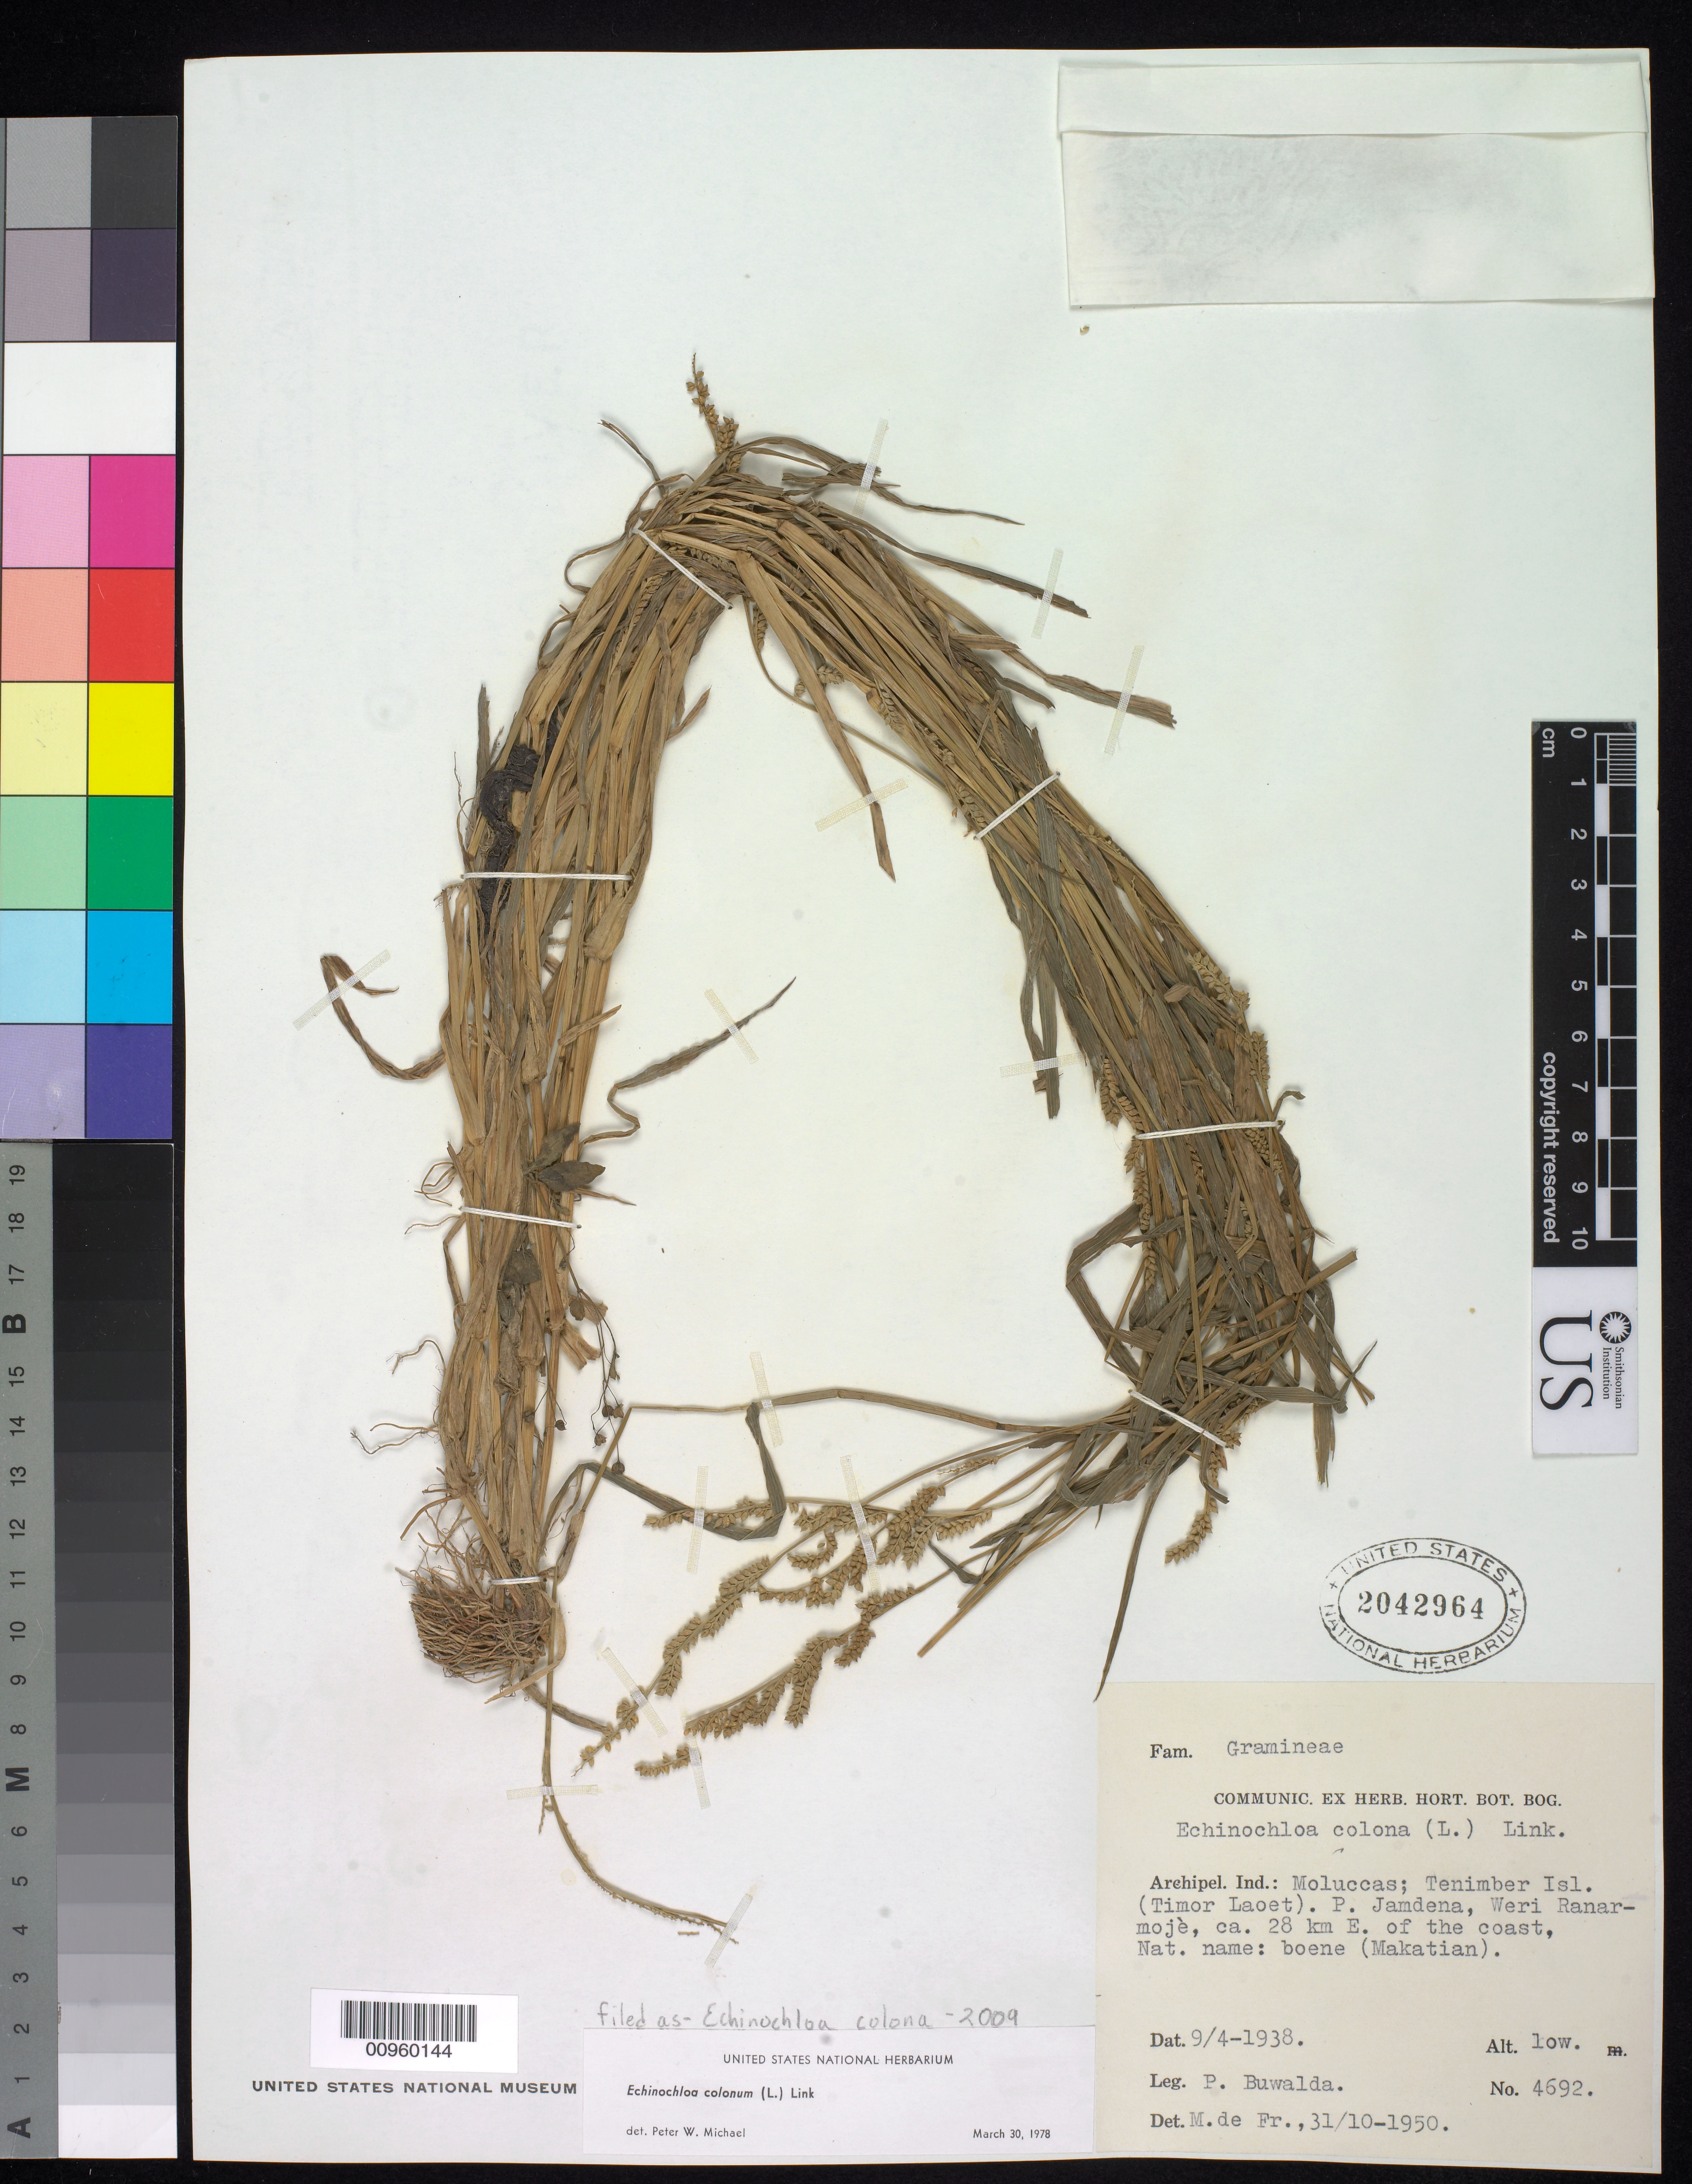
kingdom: Plantae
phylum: Tracheophyta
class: Liliopsida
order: Poales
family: Poaceae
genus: Echinochloa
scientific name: Echinochloa colona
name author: (L.) Link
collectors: P. Buwalda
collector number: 4692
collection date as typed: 09 Apr 1938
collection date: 1938-04-09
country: Indonesia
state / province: Nusa Tenggara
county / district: Nusa Tenggara Timur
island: Timor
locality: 28 kilometers east of the coast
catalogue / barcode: US 2042964